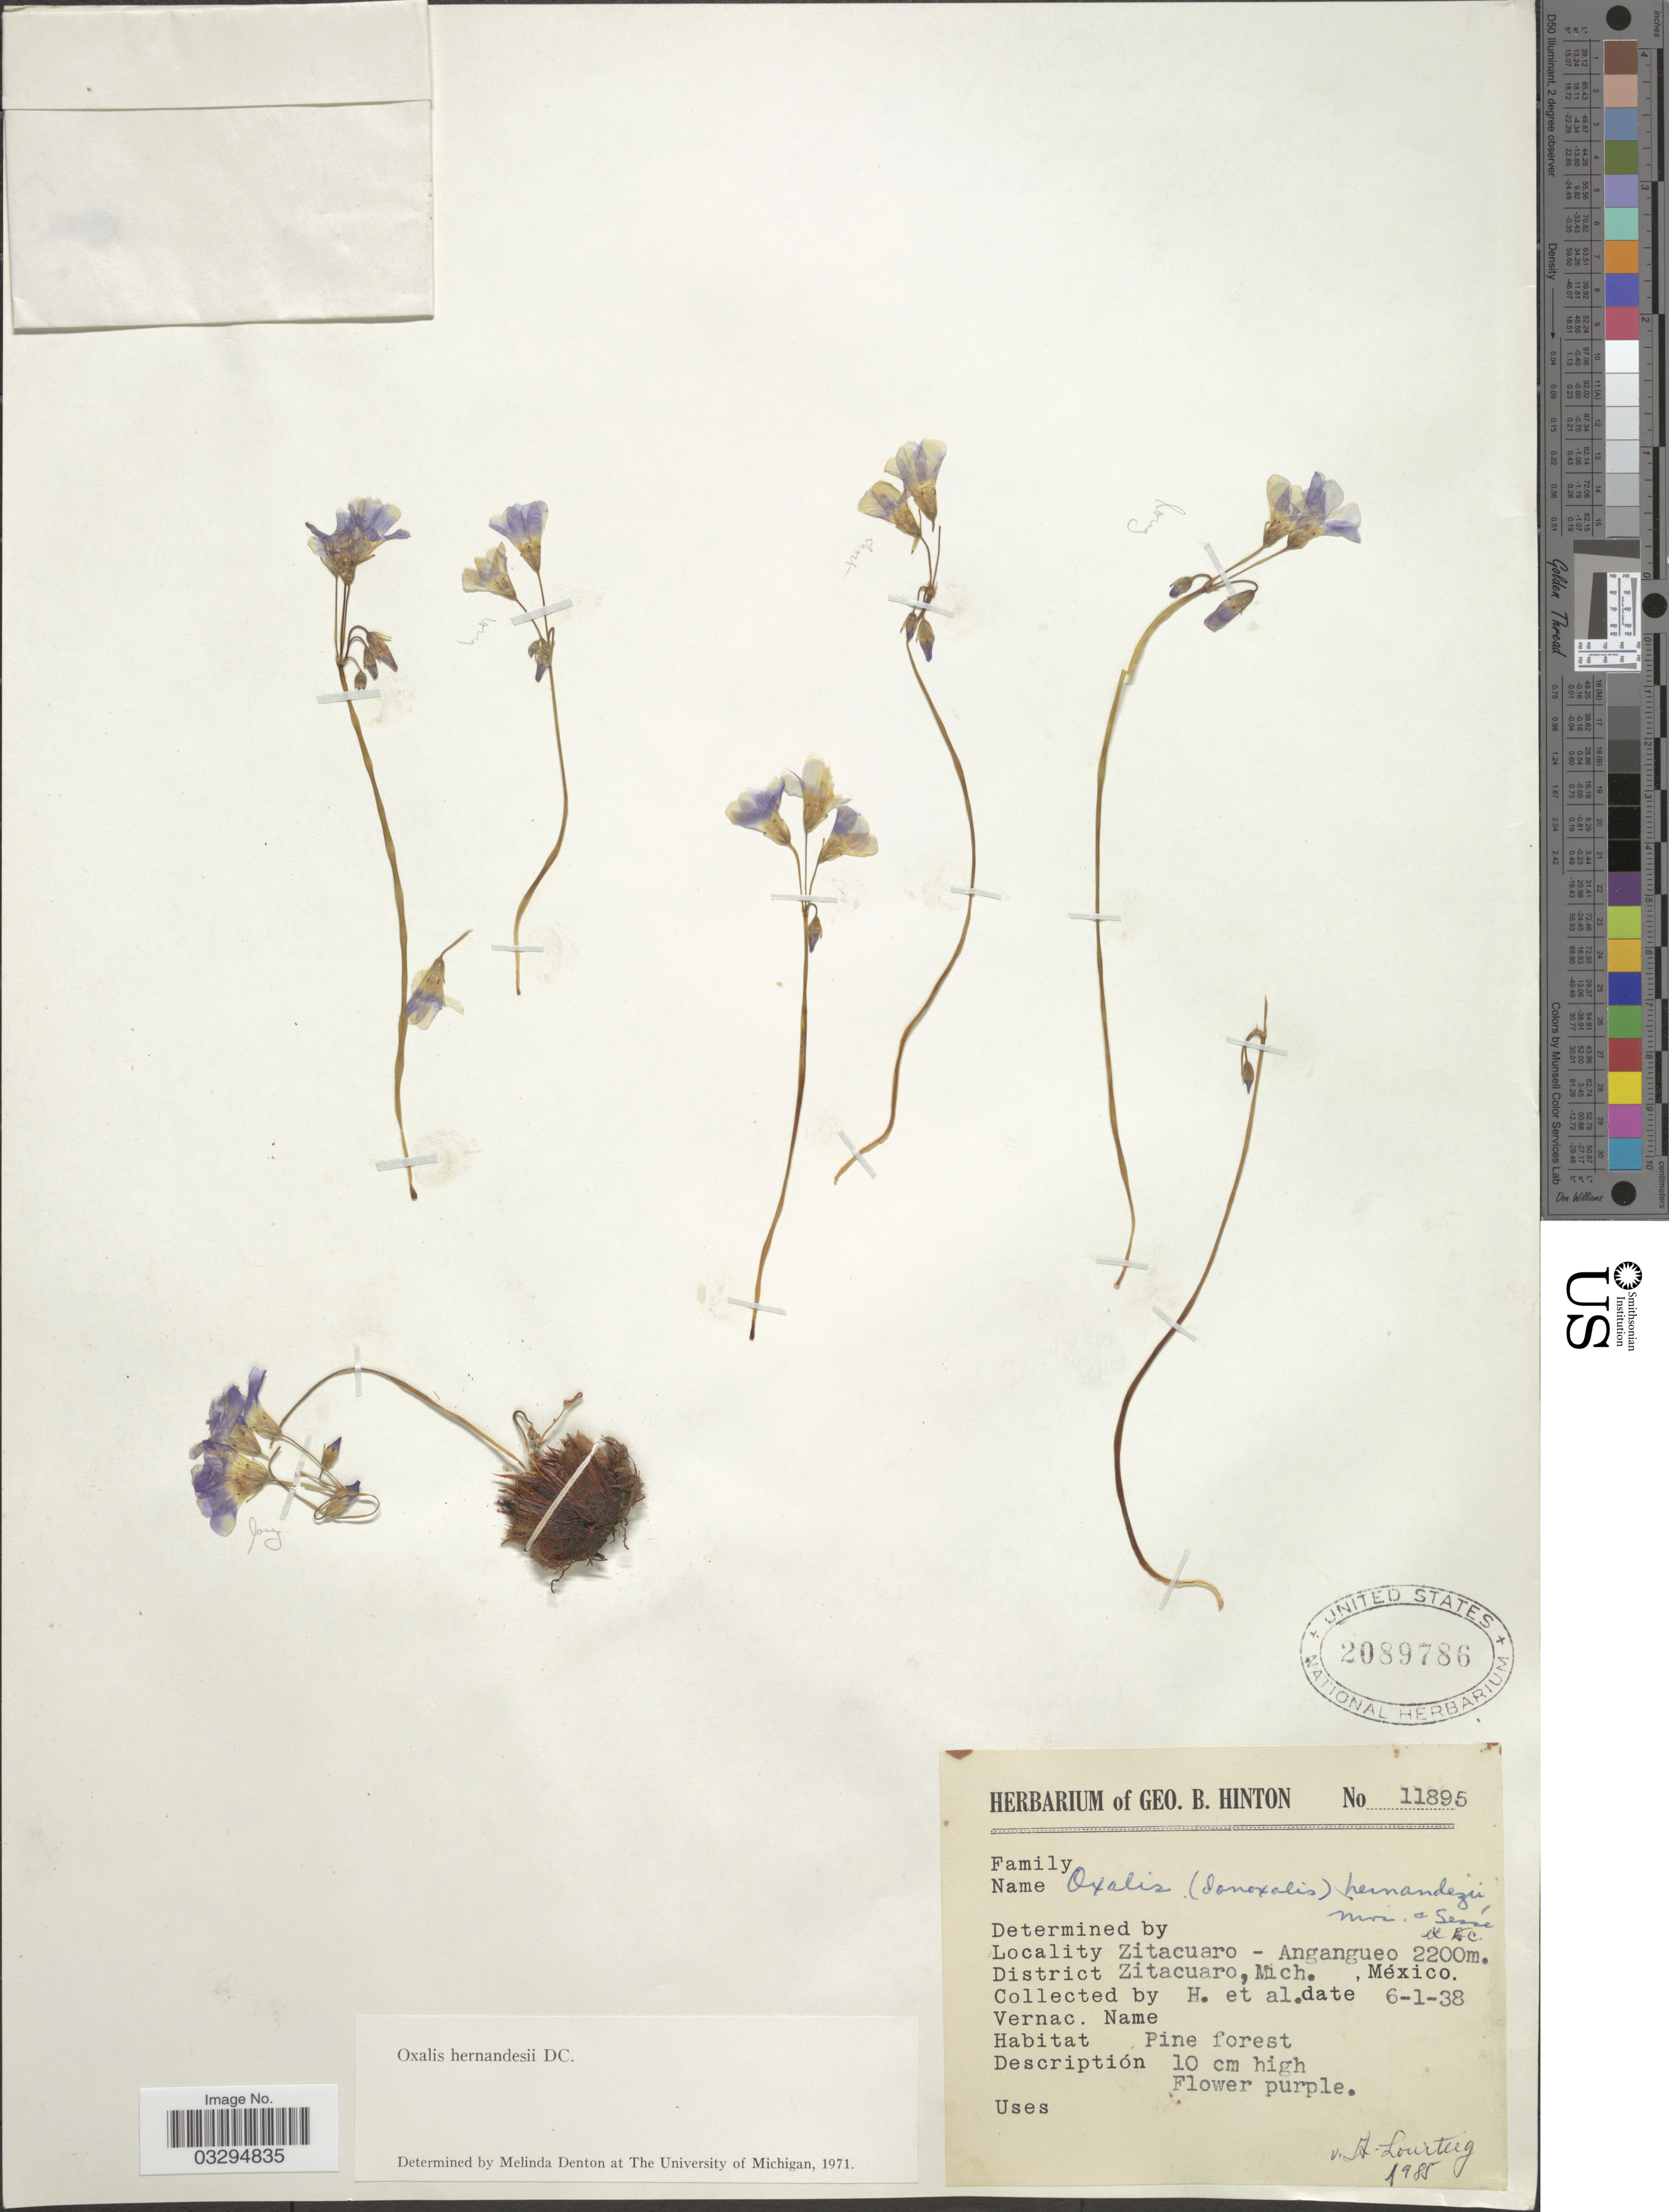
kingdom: Plantae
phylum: Tracheophyta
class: Magnoliopsida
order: Oxalidales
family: Oxalidaceae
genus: Oxalis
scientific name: Oxalis hernandezii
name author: Moc. & Sessé ex DC.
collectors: G. B. Hinton & et al.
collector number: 11895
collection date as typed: Transcribed d/m/y: 6/1/38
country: Mexico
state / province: Michoacán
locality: Zitacuaro - Angangueo, District Zitacuaro.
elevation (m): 2200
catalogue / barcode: US 2089786